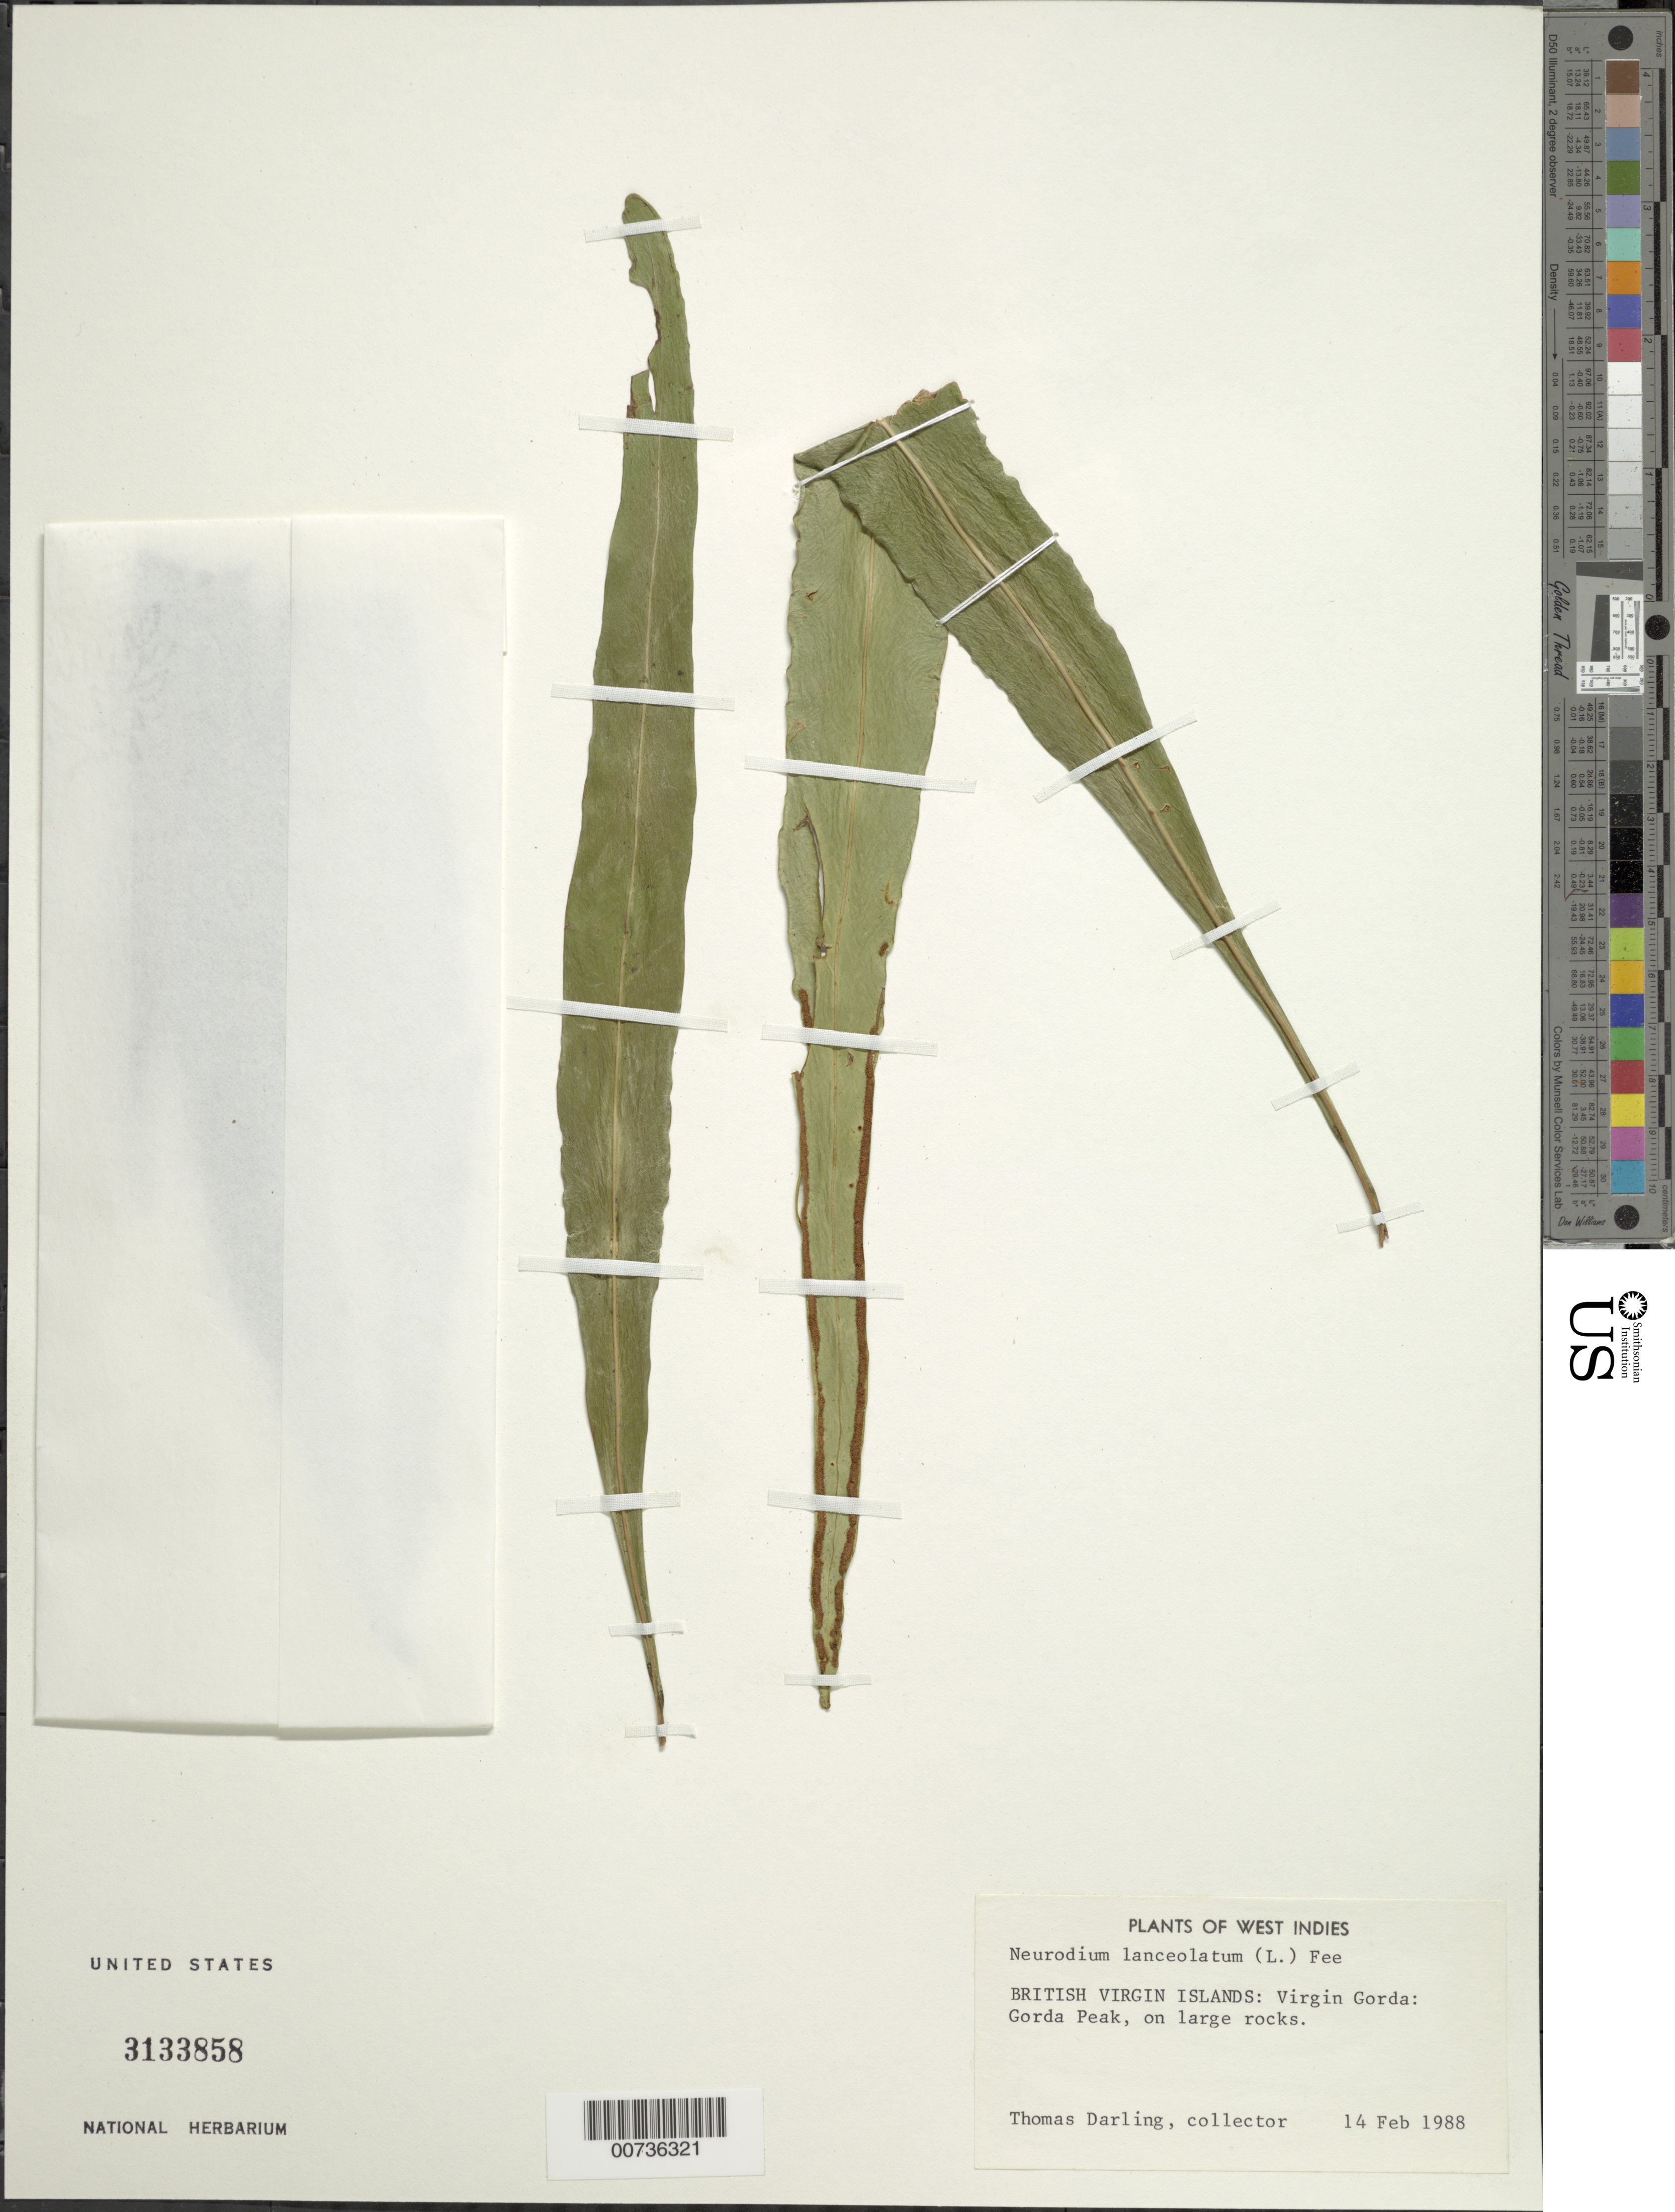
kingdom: Plantae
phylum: Tracheophyta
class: Polypodiopsida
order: Polypodiales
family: Polypodiaceae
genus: Pleopeltis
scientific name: Pleopeltis marginata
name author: A.R. Sm. & Tejero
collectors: T. Darling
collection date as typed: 14 Feb 1988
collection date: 1988-02-14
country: British Virgin Islands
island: Virgin Gorda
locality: Gorda Peak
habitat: On large rocks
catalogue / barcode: US 3133858